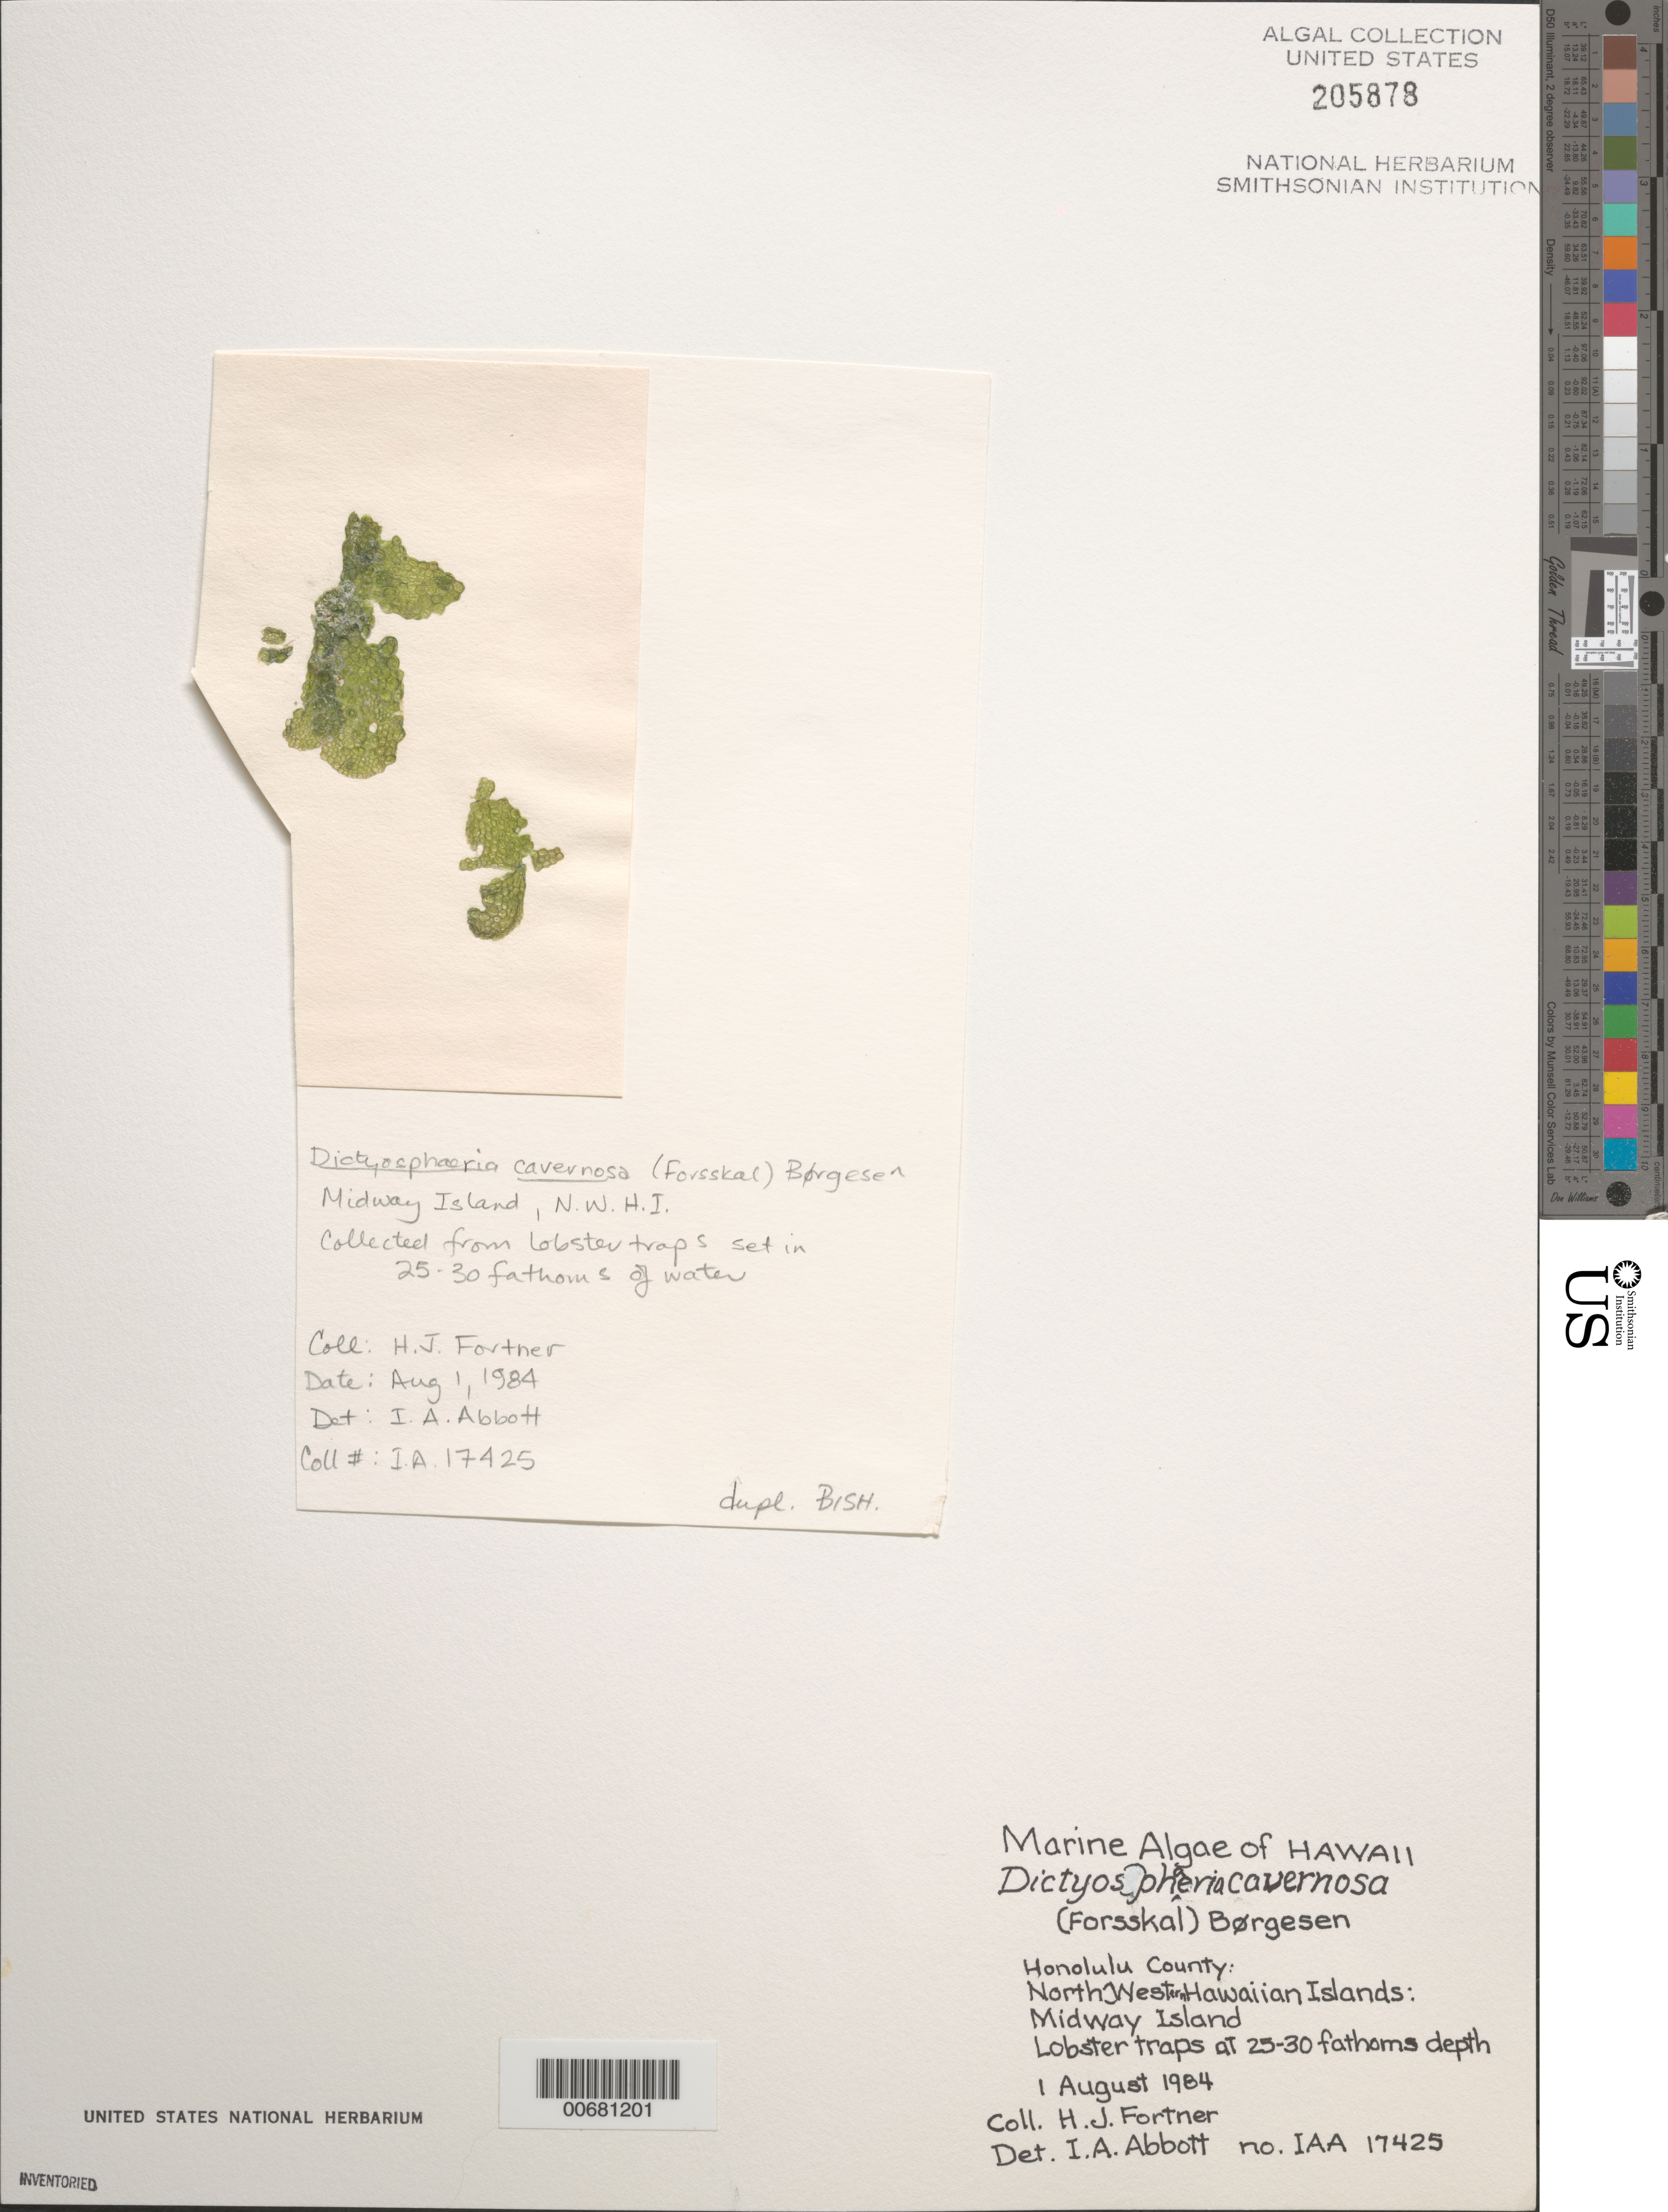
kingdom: Plantae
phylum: Chlorophyta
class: Ulvophyceae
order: Siphonocladales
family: Siphonocladaceae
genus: Dictyosphaeria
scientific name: Dictyosphaeria cavernosa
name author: (Forssk.) Børgesen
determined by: Abbott, Isabella A.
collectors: H. Fortner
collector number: IAA 17425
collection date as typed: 01 Aug 1984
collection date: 1984-08-01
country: U.S. Administered Pacific Islands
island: Midway Atoll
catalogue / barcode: US 205878